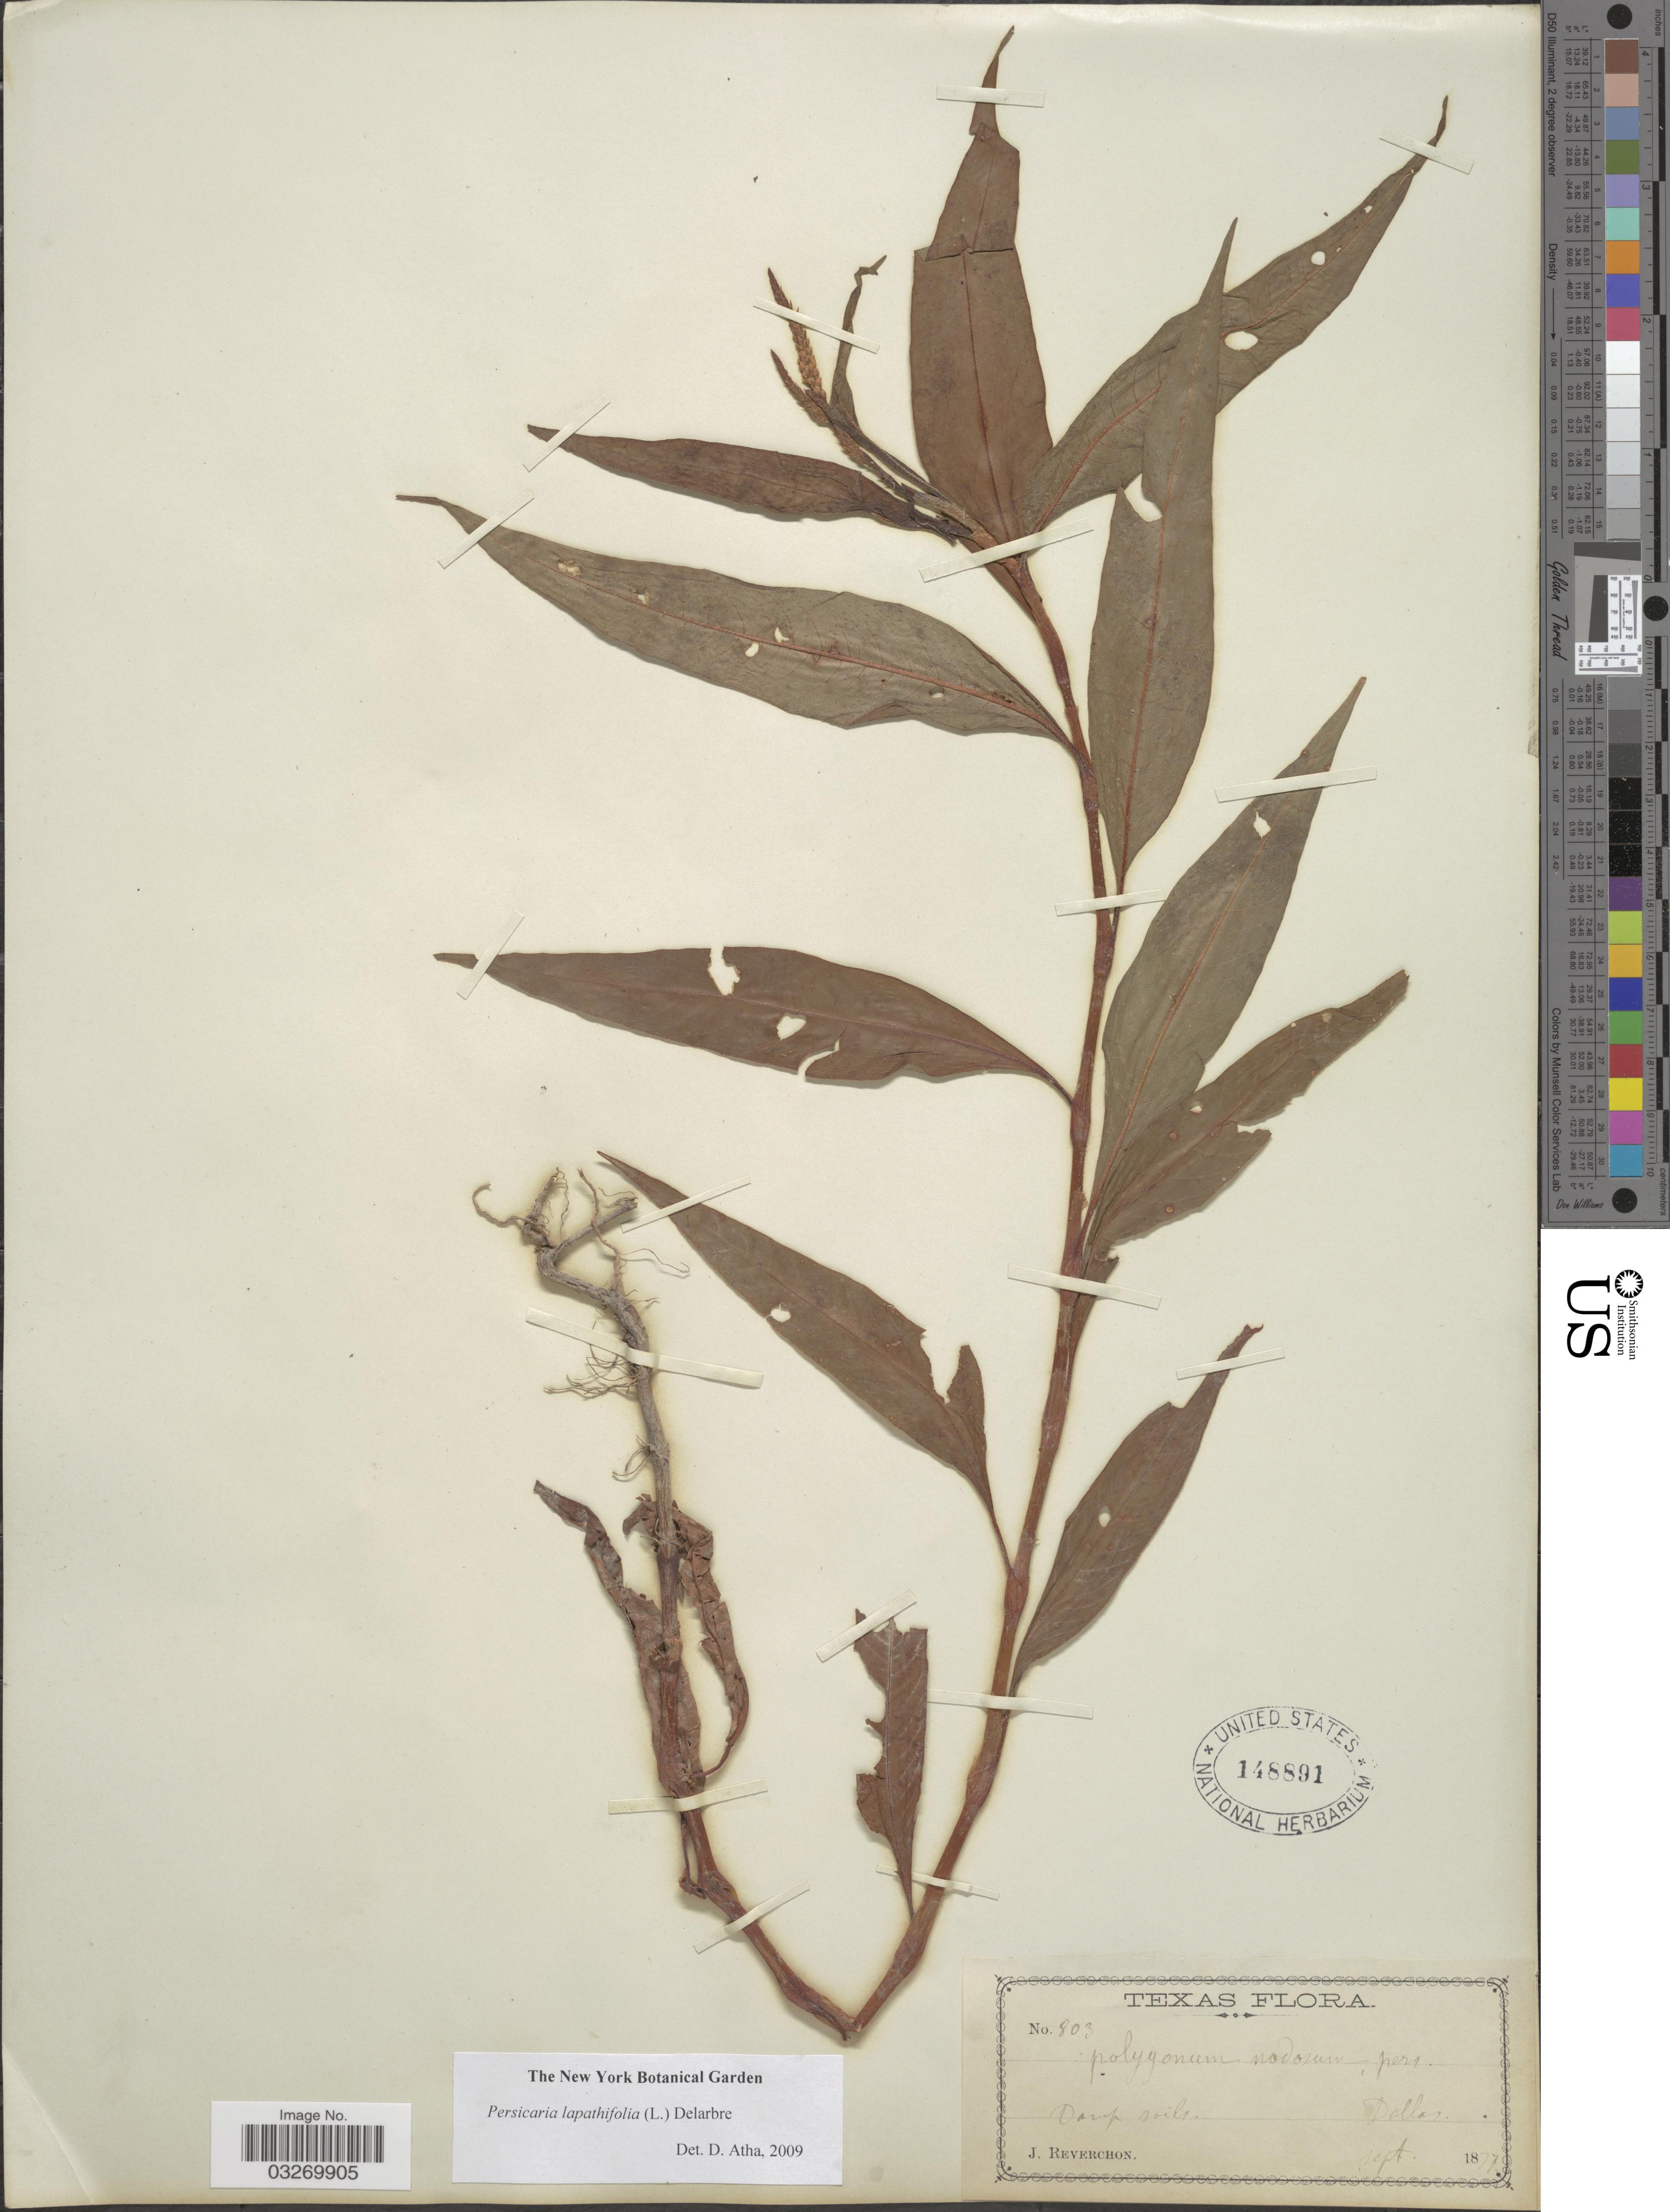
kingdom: Plantae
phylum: Tracheophyta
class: Magnoliopsida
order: Caryophyllales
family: Polygonaceae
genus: Persicaria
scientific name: Persicaria lapathifolia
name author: (L.) Delarbre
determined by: Atha, D. E.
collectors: J. Reverchon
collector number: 803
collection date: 1877-09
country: United States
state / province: Texas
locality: Dallas.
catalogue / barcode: US 148891